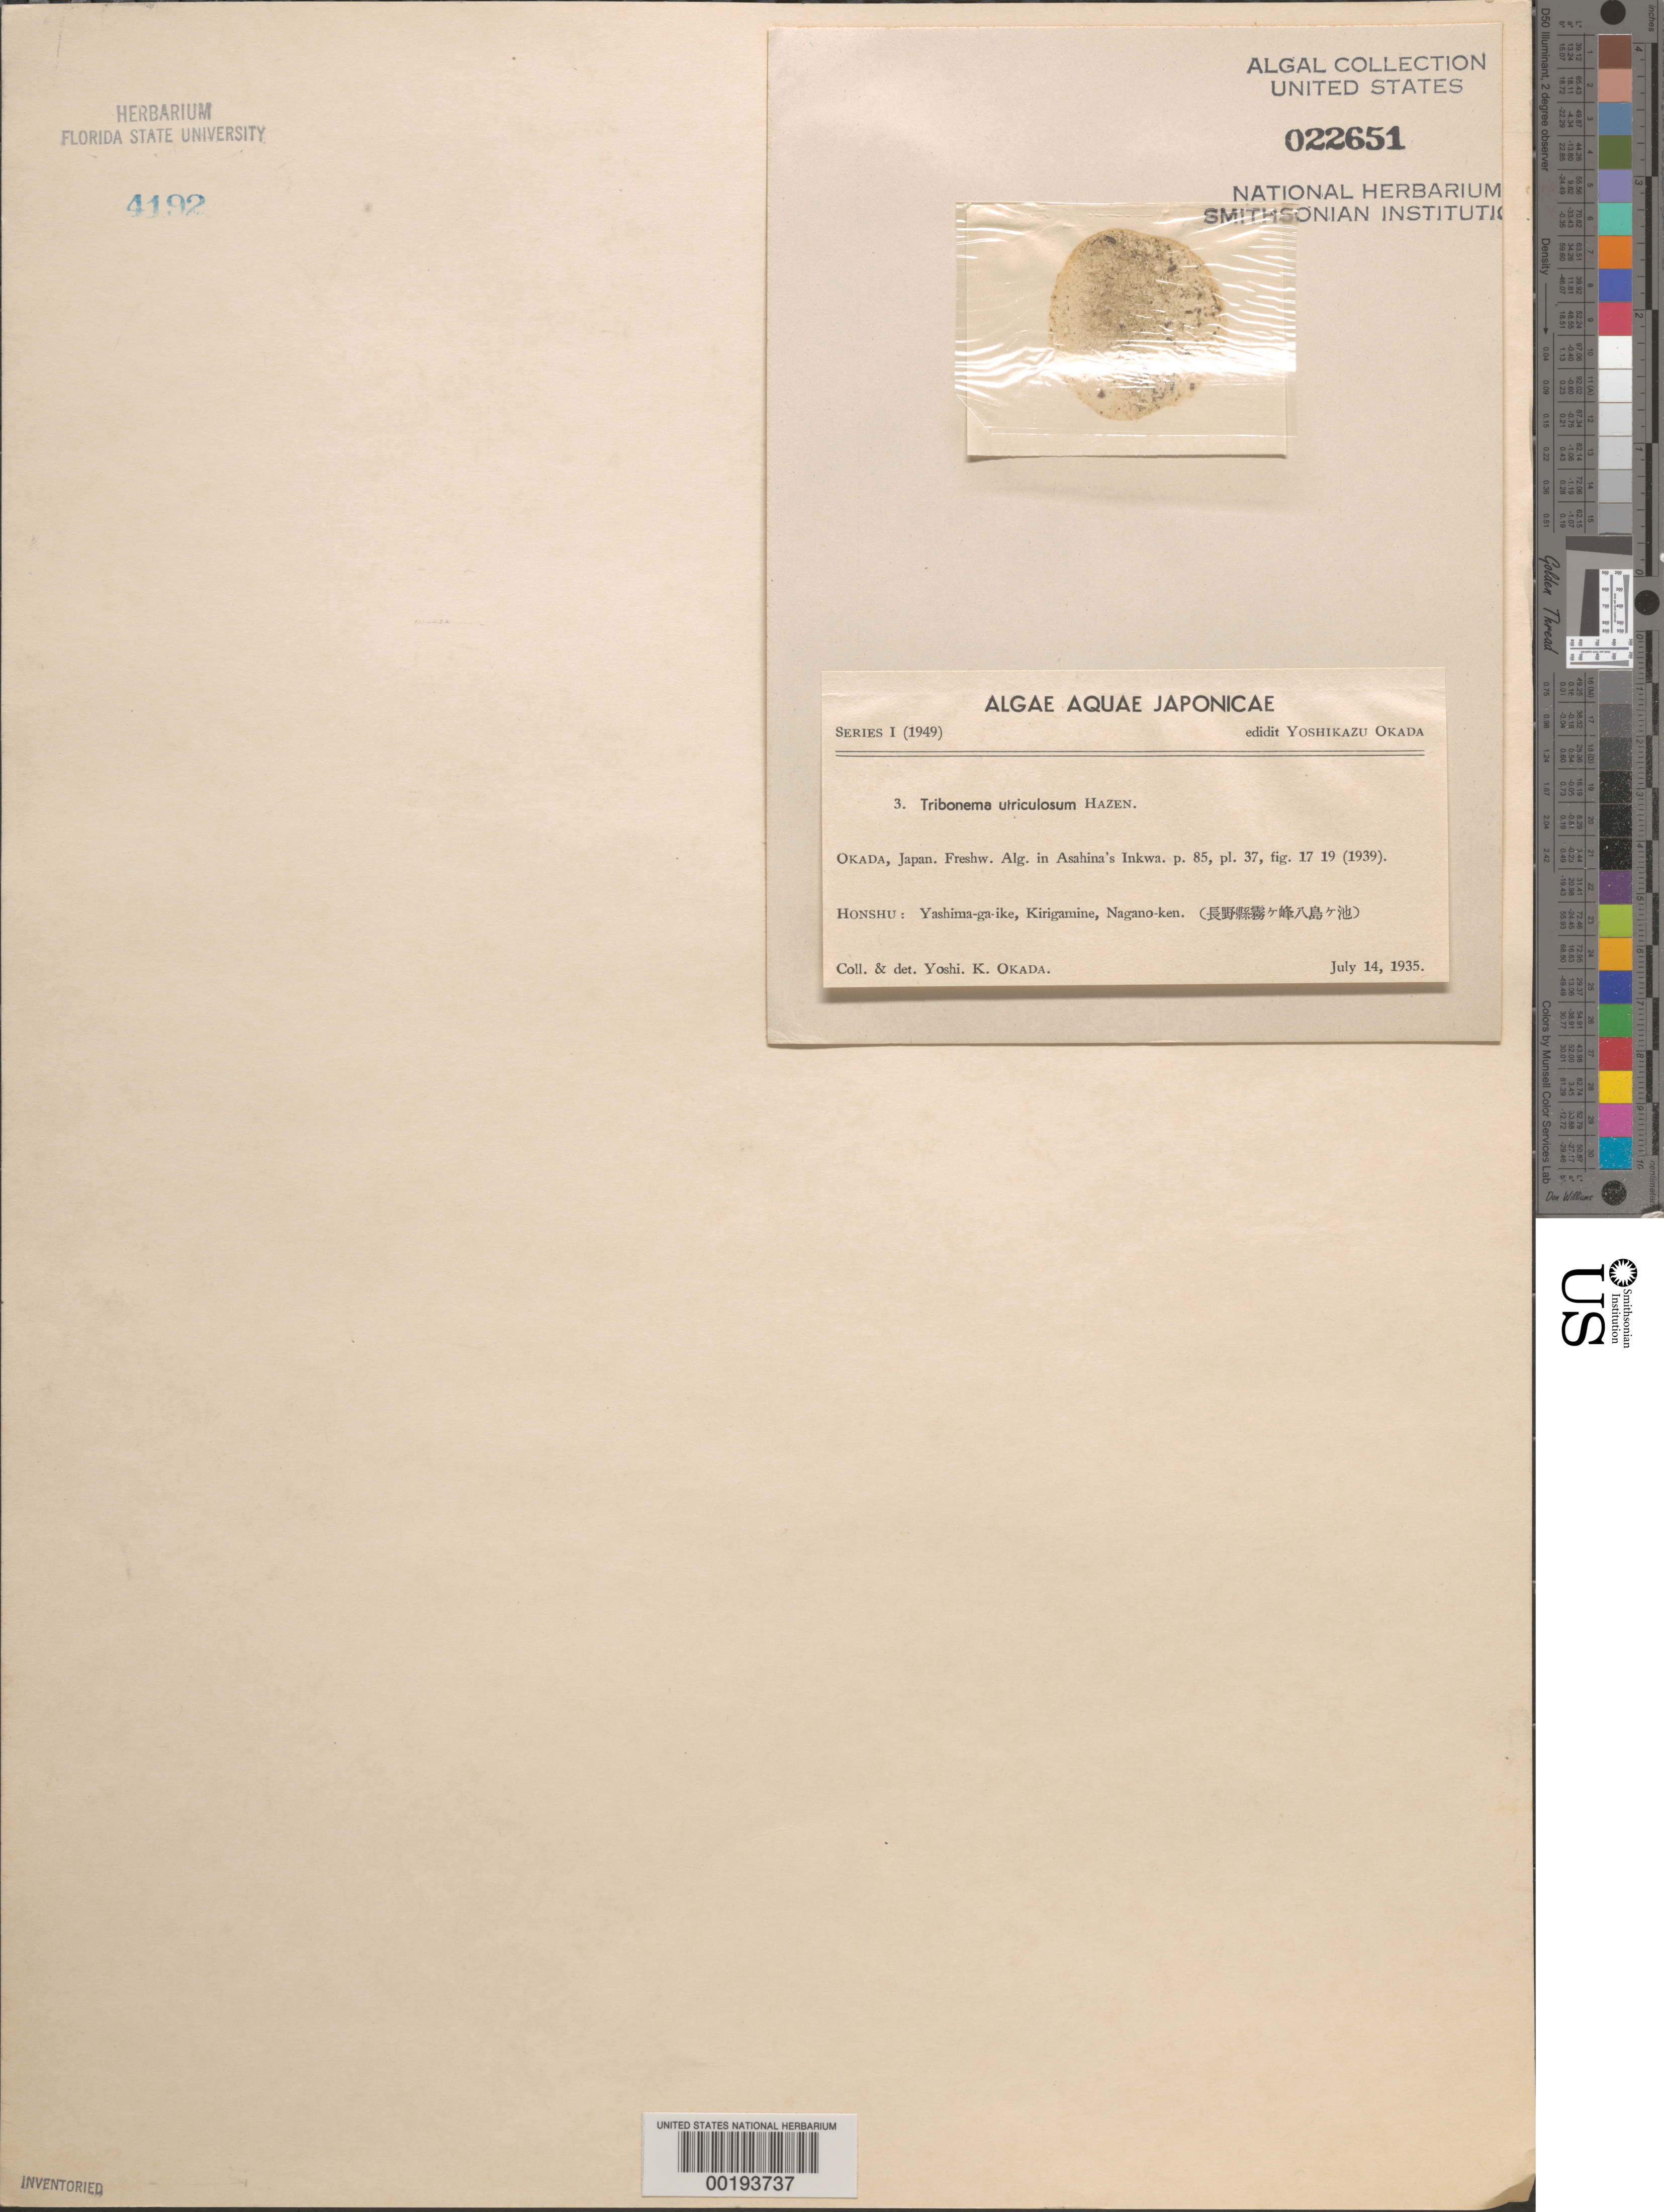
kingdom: Chromista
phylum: Ochrophyta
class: Xanthophyceae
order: Tribonematales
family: Tribonemataceae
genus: Tribonema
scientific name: Tribonema utriculosa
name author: (Kütz.) Hazen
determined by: Okada, Y. K.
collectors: Y. Okada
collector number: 3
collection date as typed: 14 Jul 1935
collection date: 1935-07-14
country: Japan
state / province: Nagano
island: Honshu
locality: Yashima-ga-ike, Kirigamine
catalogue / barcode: US 22651